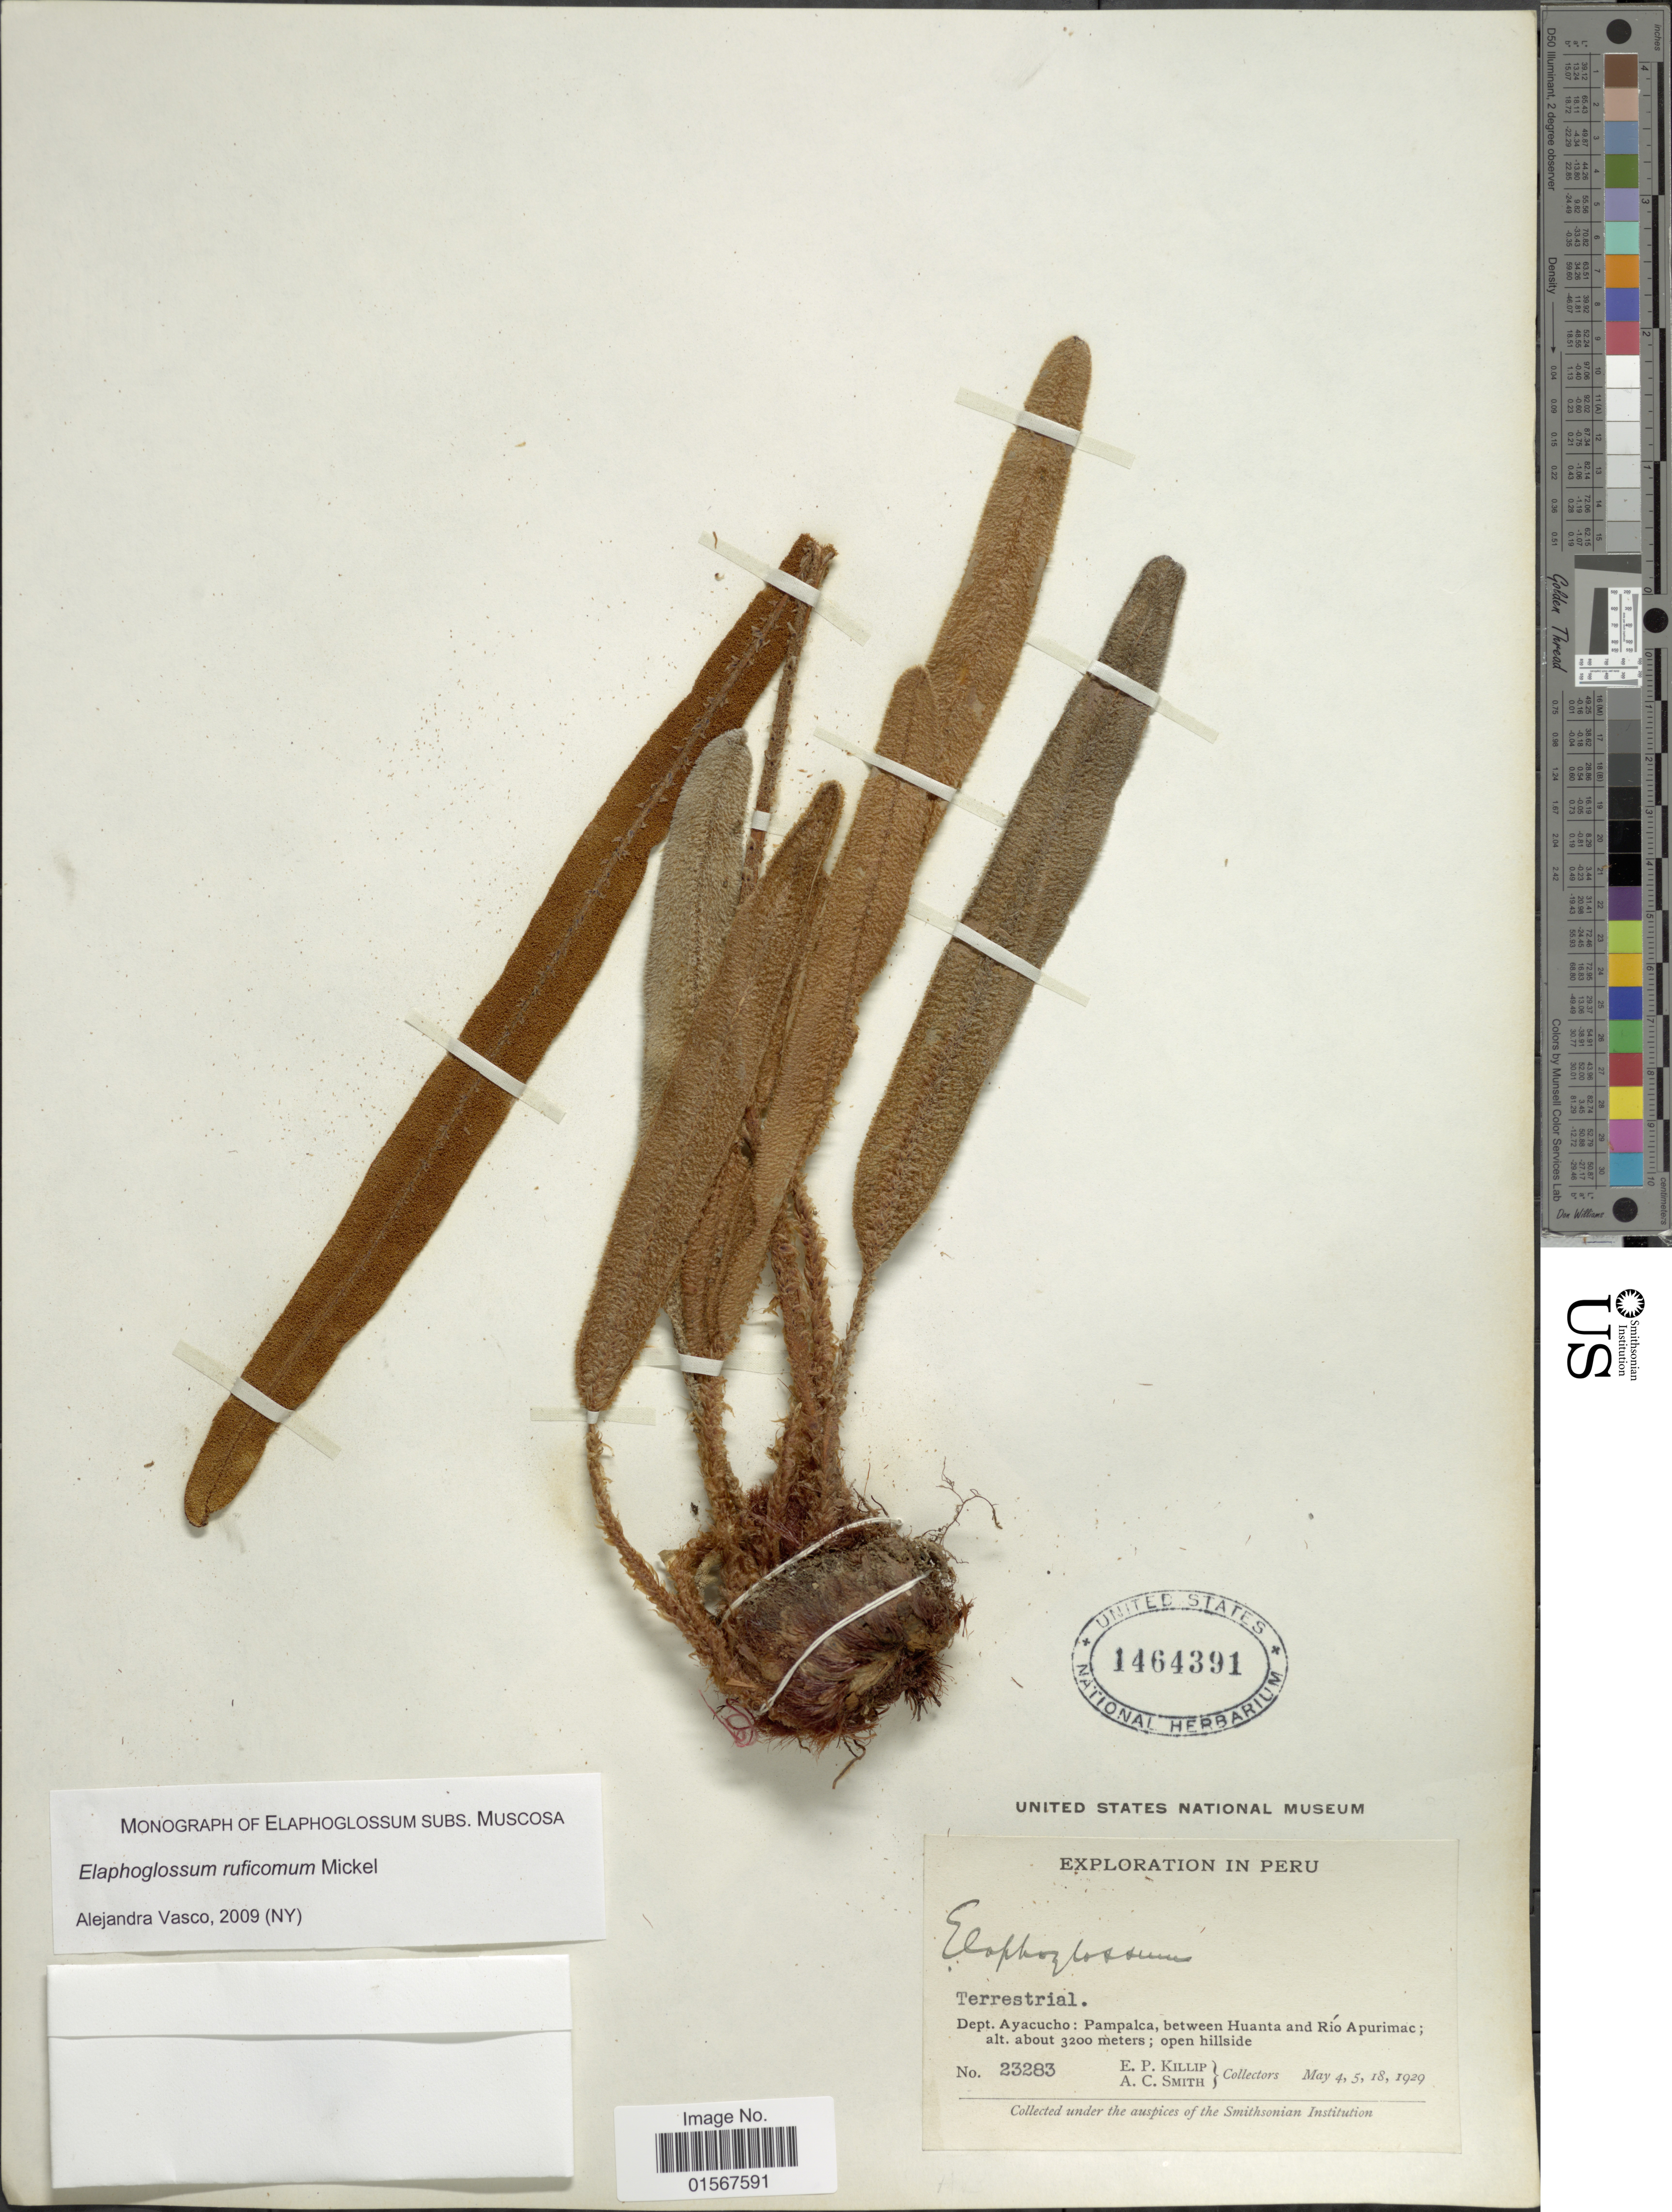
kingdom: Plantae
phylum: Tracheophyta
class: Polypodiopsida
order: Polypodiales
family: Dryopteridaceae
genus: Elaphoglossum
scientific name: Elaphoglossum ruficomum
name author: Mickel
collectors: E. P. Killip & A. C. Smith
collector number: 23283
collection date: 1929-05-04/1929-05-18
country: Peru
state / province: Ayacucho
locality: Dept. Ayacucho: Pampalca, between Huanta and Rio Apurimac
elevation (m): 3200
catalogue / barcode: US 1464391